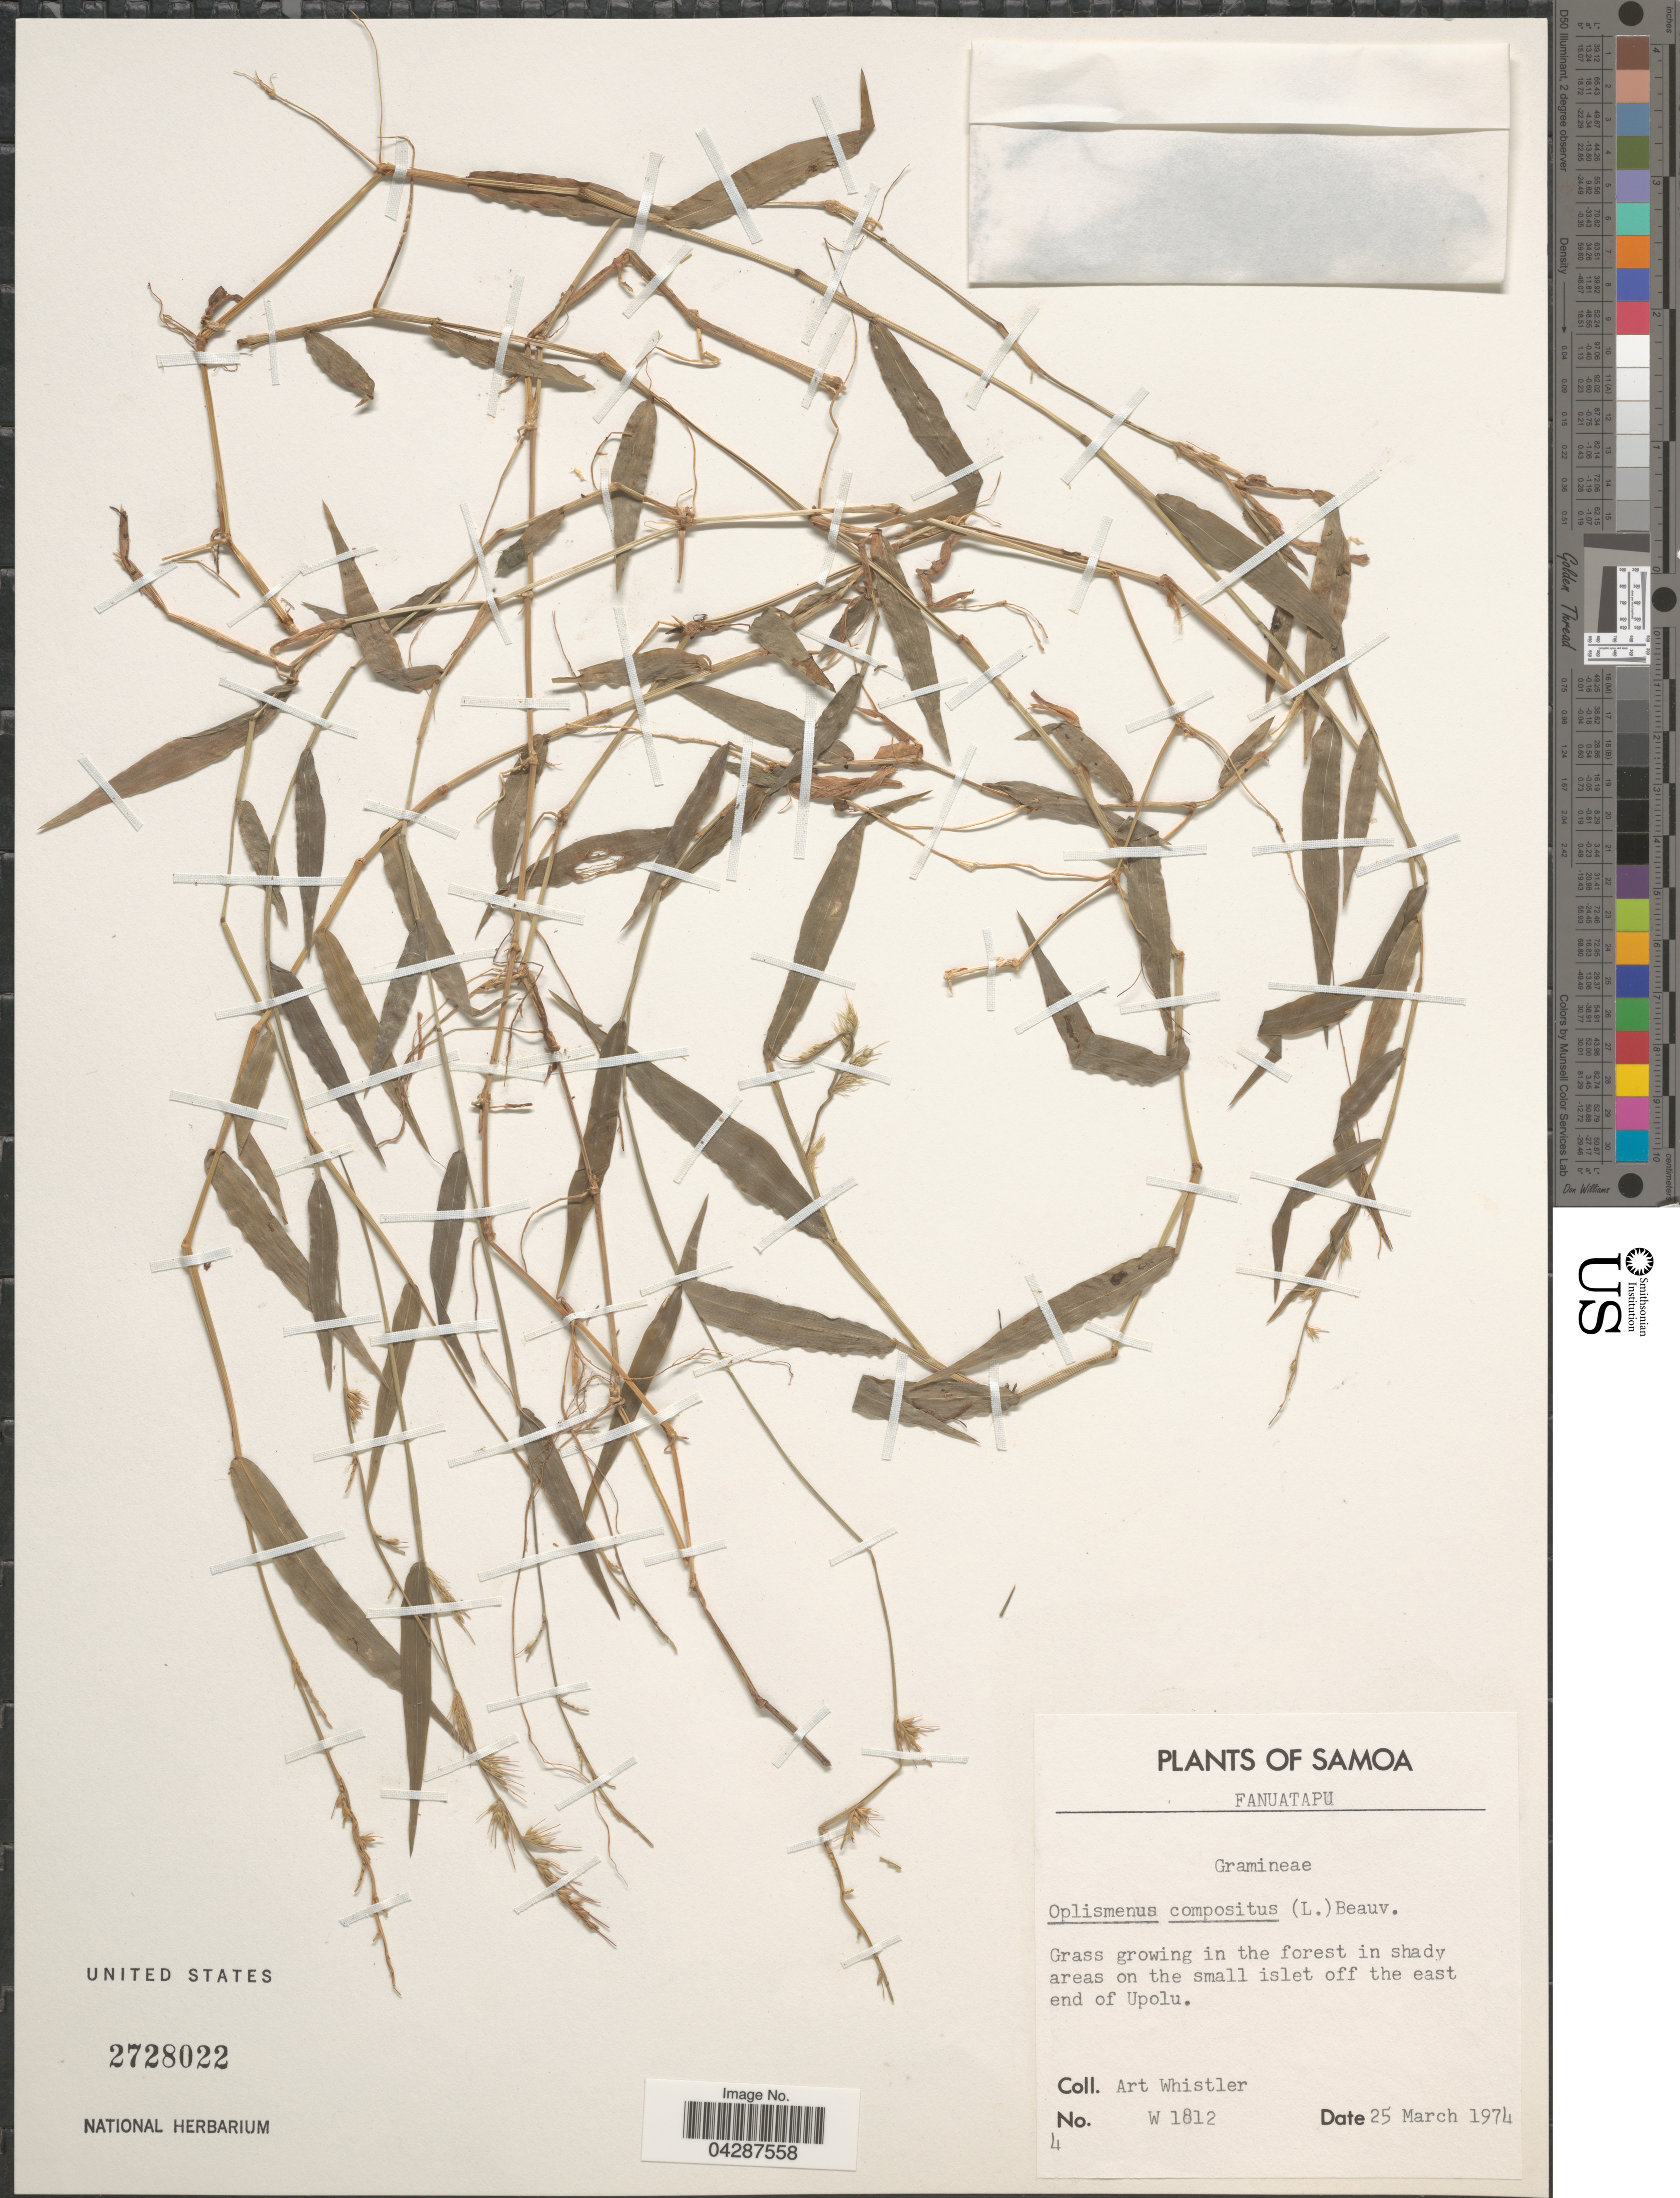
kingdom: Plantae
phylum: Tracheophyta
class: Liliopsida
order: Poales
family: Poaceae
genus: Oplismenus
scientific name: Oplismenus compositus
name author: (L.) P. Beauv.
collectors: A. Whistler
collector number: W 1812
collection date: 1974-03-25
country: Samoa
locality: Samoa. Fanuatapu. Grass growing in the forest in shady areas on the small islet off the east end of Upolu.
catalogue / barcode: US 2728022